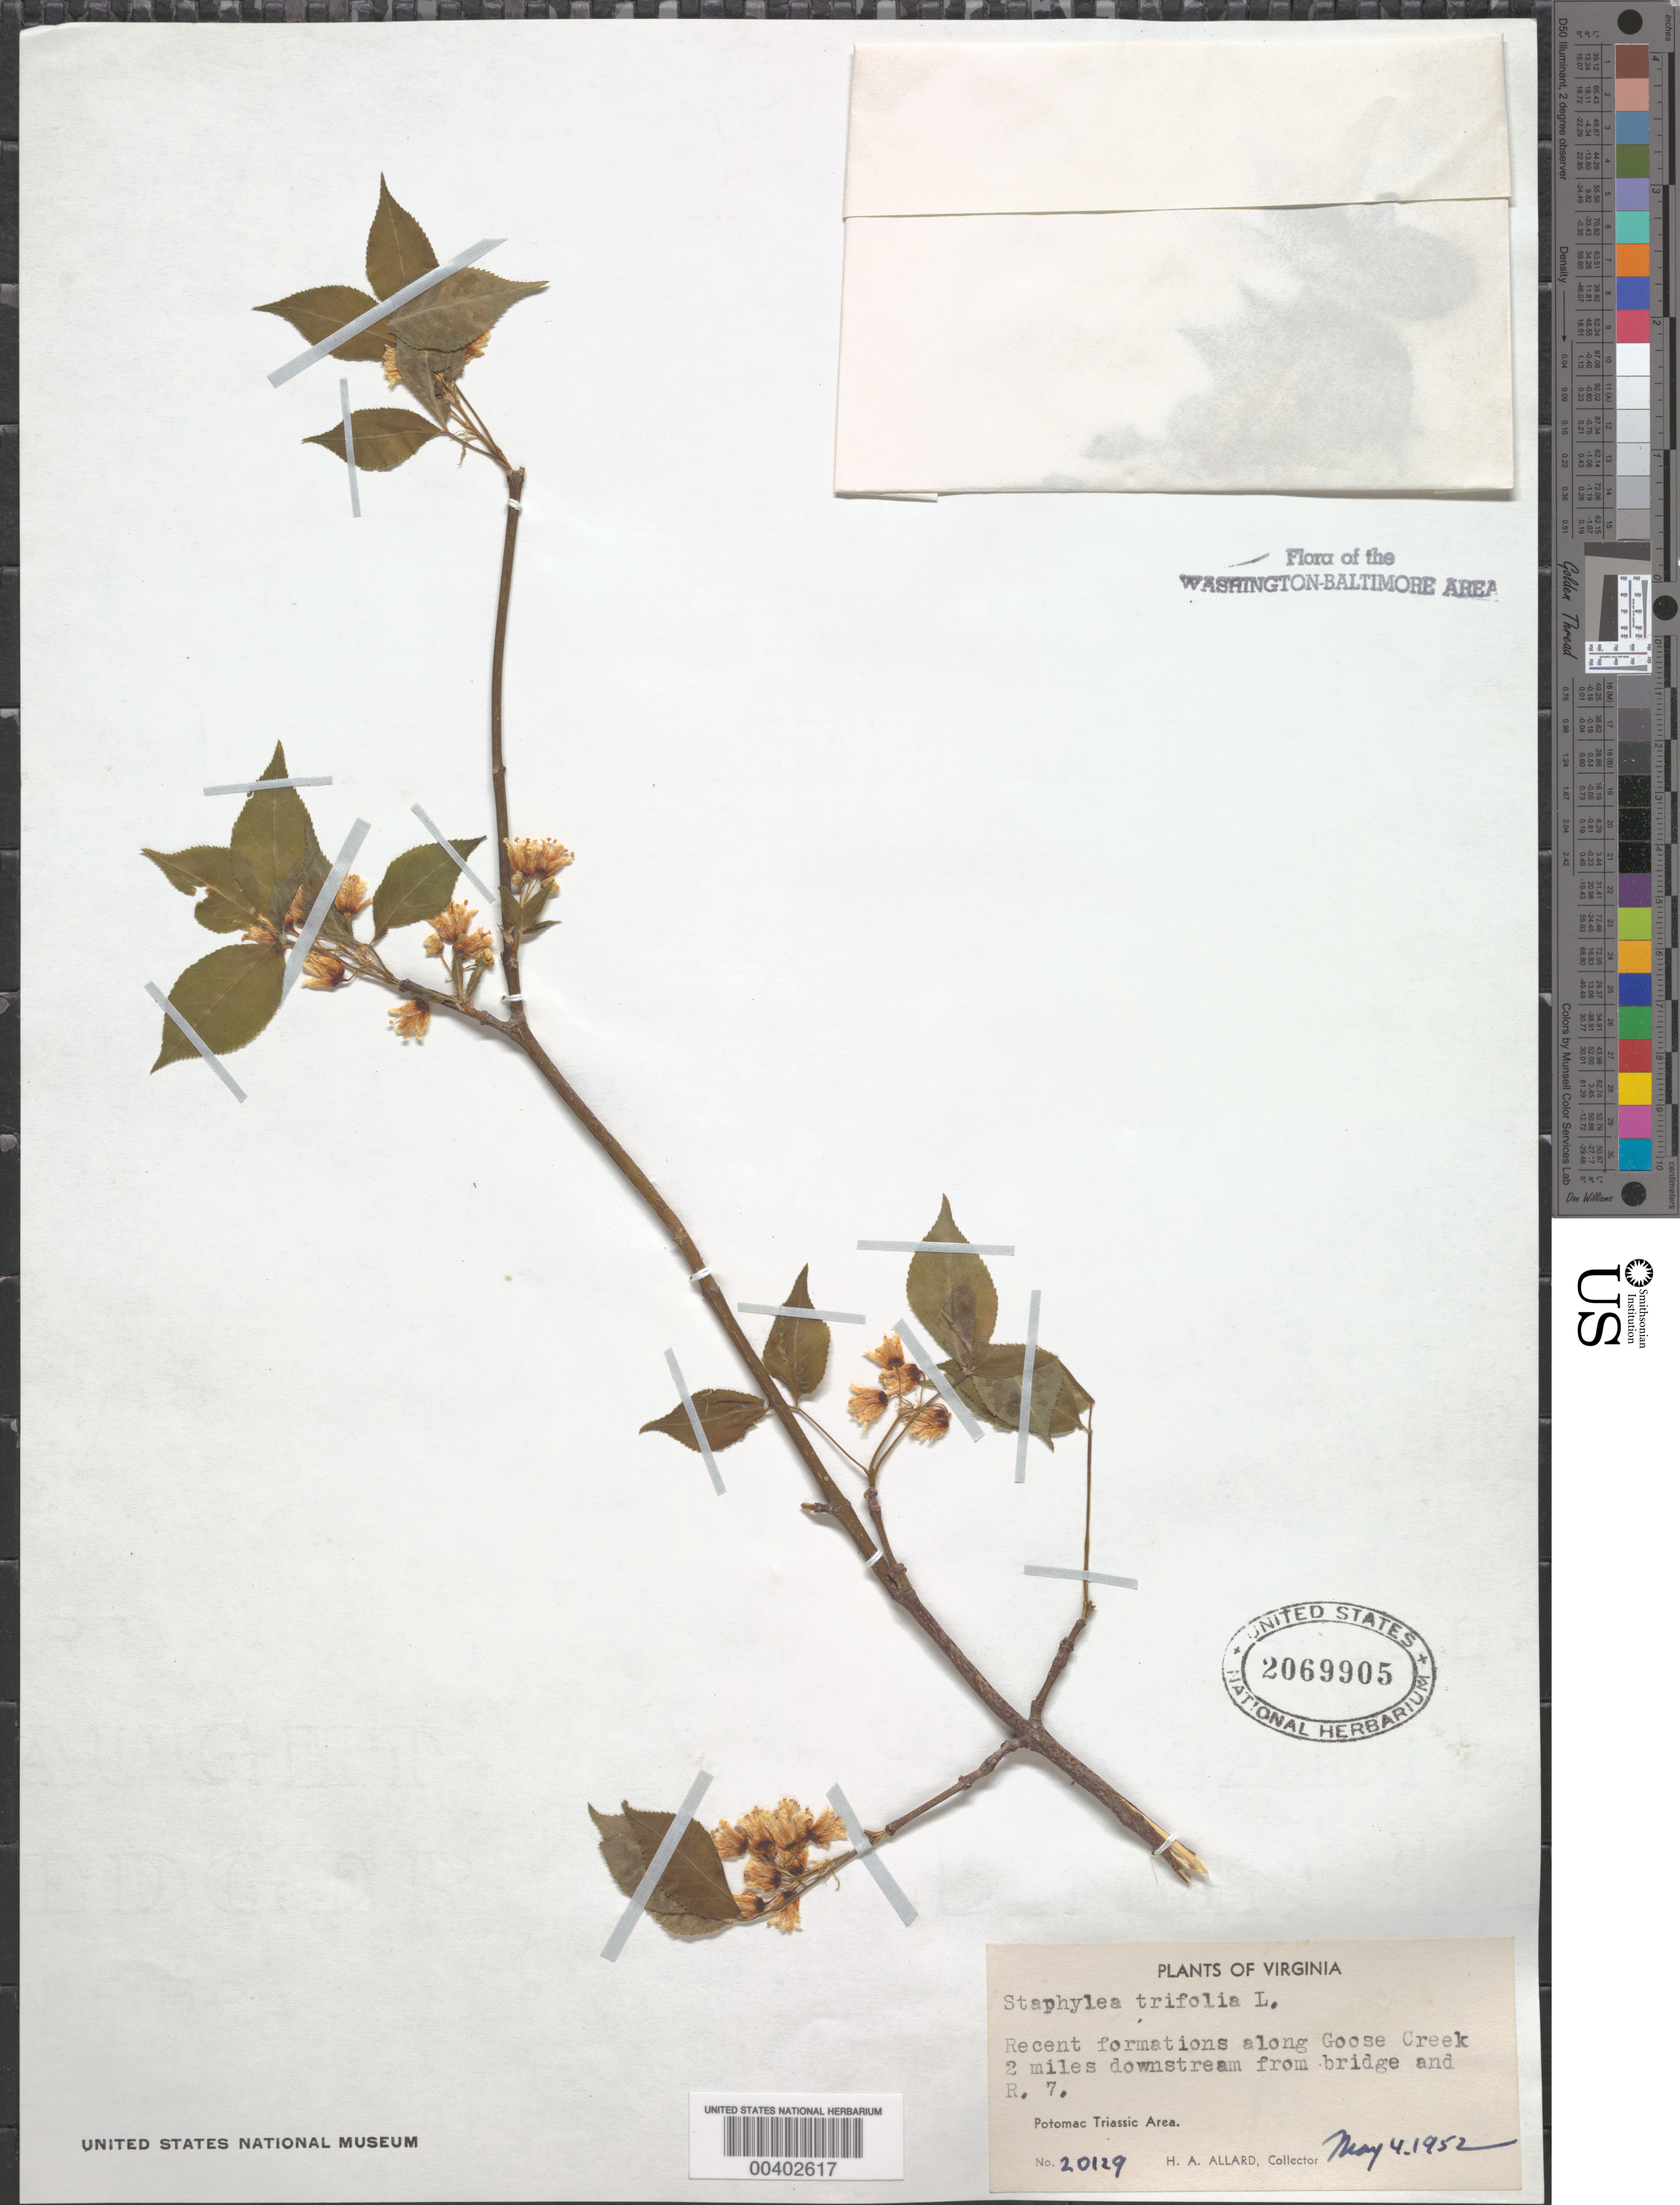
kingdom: Plantae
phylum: Tracheophyta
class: Magnoliopsida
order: Crossosomatales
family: Staphyleaceae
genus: Staphylea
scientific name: Staphylea trifolia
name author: L.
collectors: H. A. Allard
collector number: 20129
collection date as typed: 04 May 1952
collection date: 1952-05-04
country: United States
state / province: Virginia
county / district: Loudoun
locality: Downstream from Route 7 on Goose Creek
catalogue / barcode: US 2069905